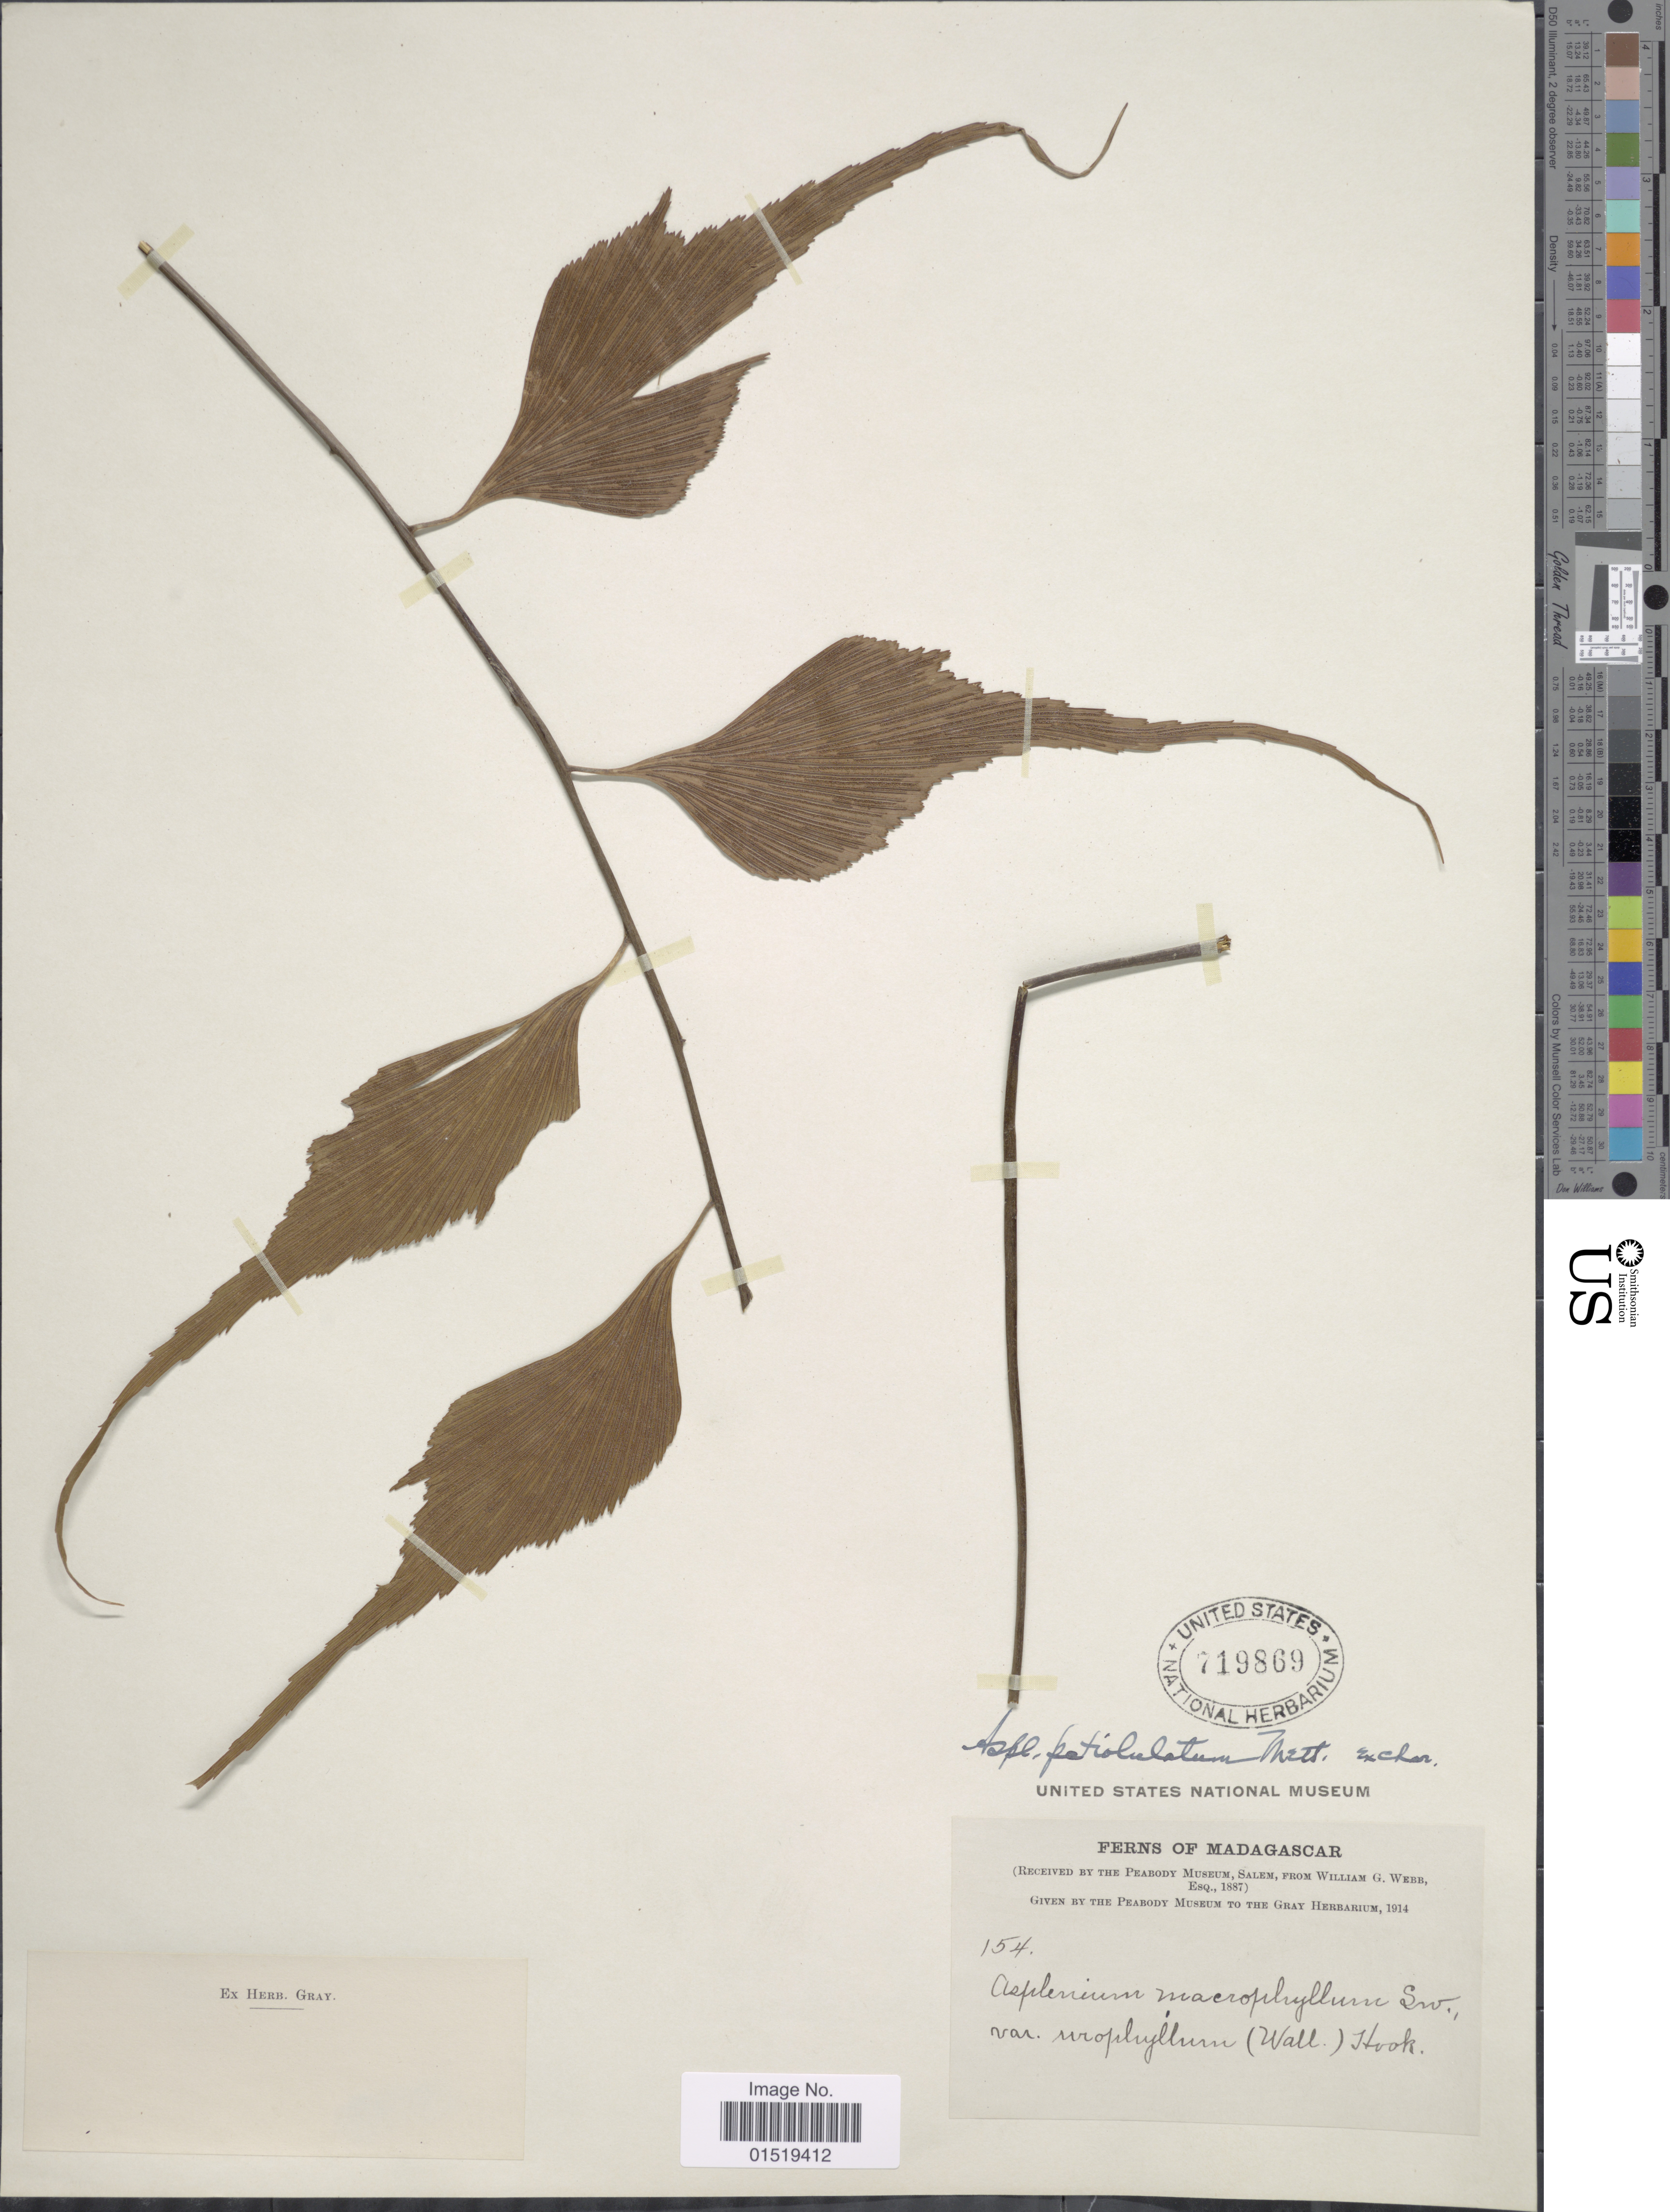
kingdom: Plantae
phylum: Tracheophyta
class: Polypodiopsida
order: Polypodiales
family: Aspleniaceae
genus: Asplenium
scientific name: Asplenium petiolulatum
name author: Mett.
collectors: W. Webb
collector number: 154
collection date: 1887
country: Madagascar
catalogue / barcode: US 719869